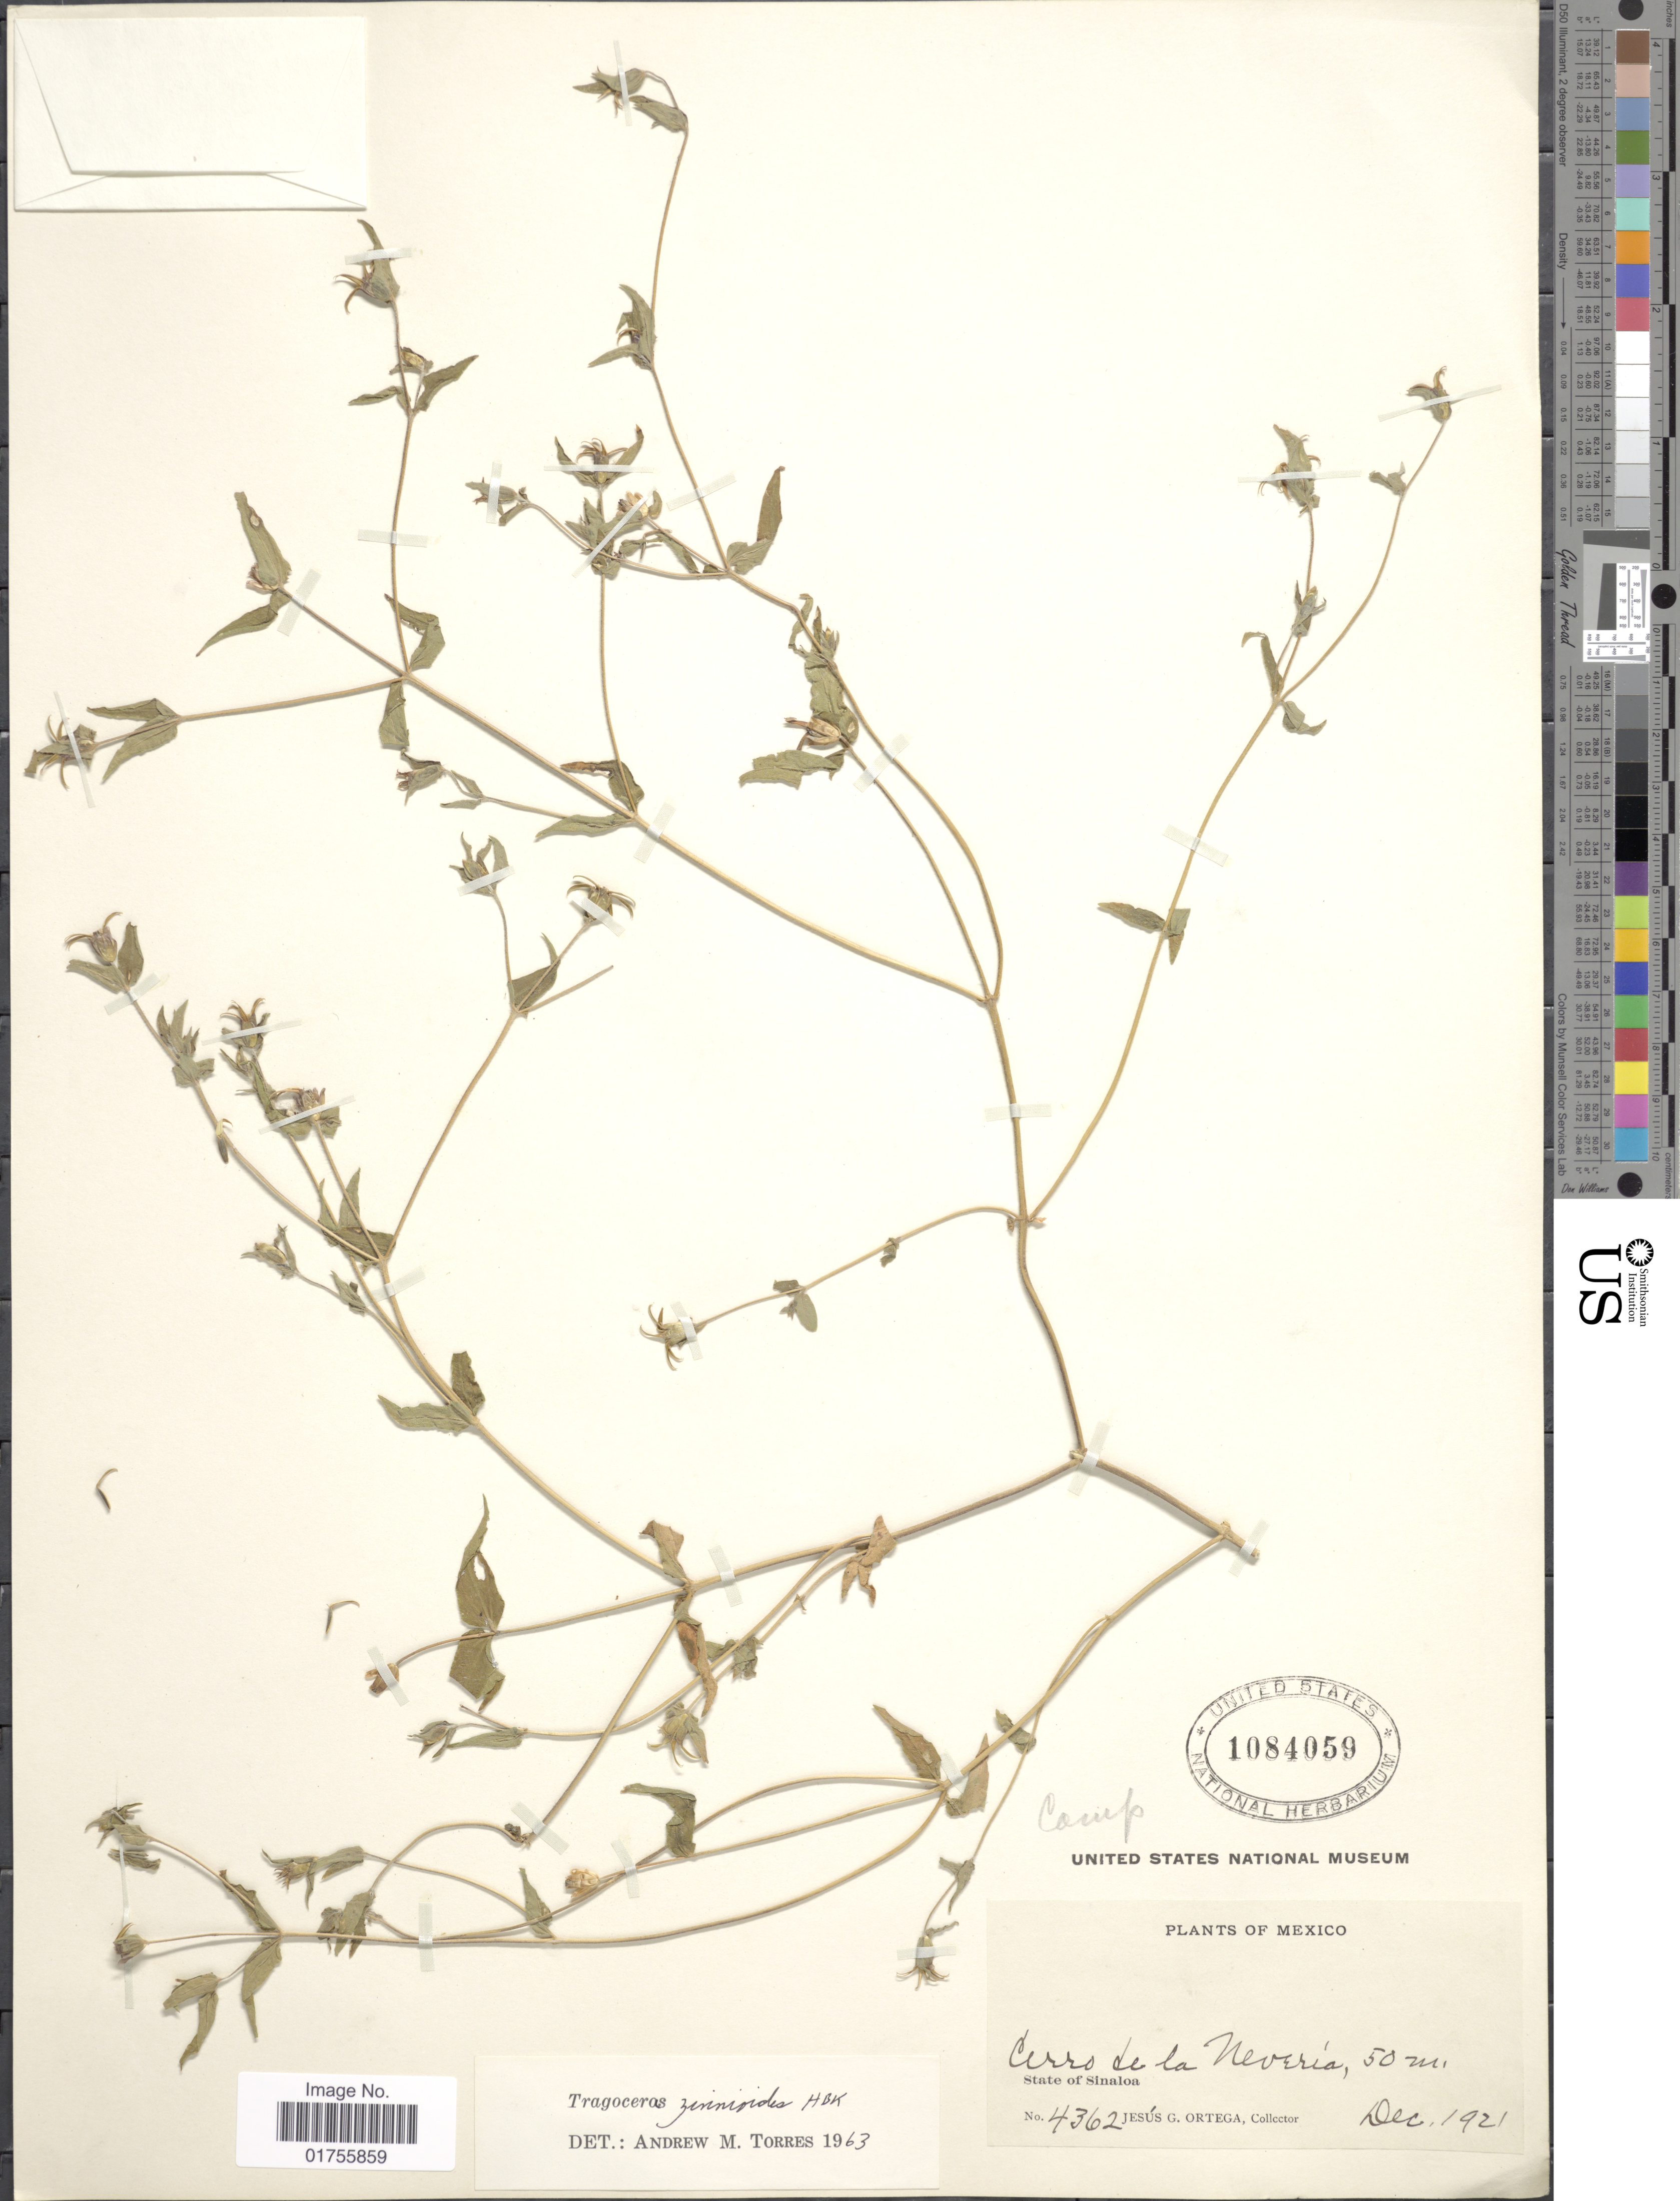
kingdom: Plantae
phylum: Tracheophyta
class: Magnoliopsida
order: Asterales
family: Asteraceae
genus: Tragoceros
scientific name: Tragoceros zinnioides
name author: Kunth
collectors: J. Ortega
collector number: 4362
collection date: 1921-12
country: Mexico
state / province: Sinaloa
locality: Cerro de la Nevaria, State of Sinaloa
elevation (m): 50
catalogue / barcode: US 1084059